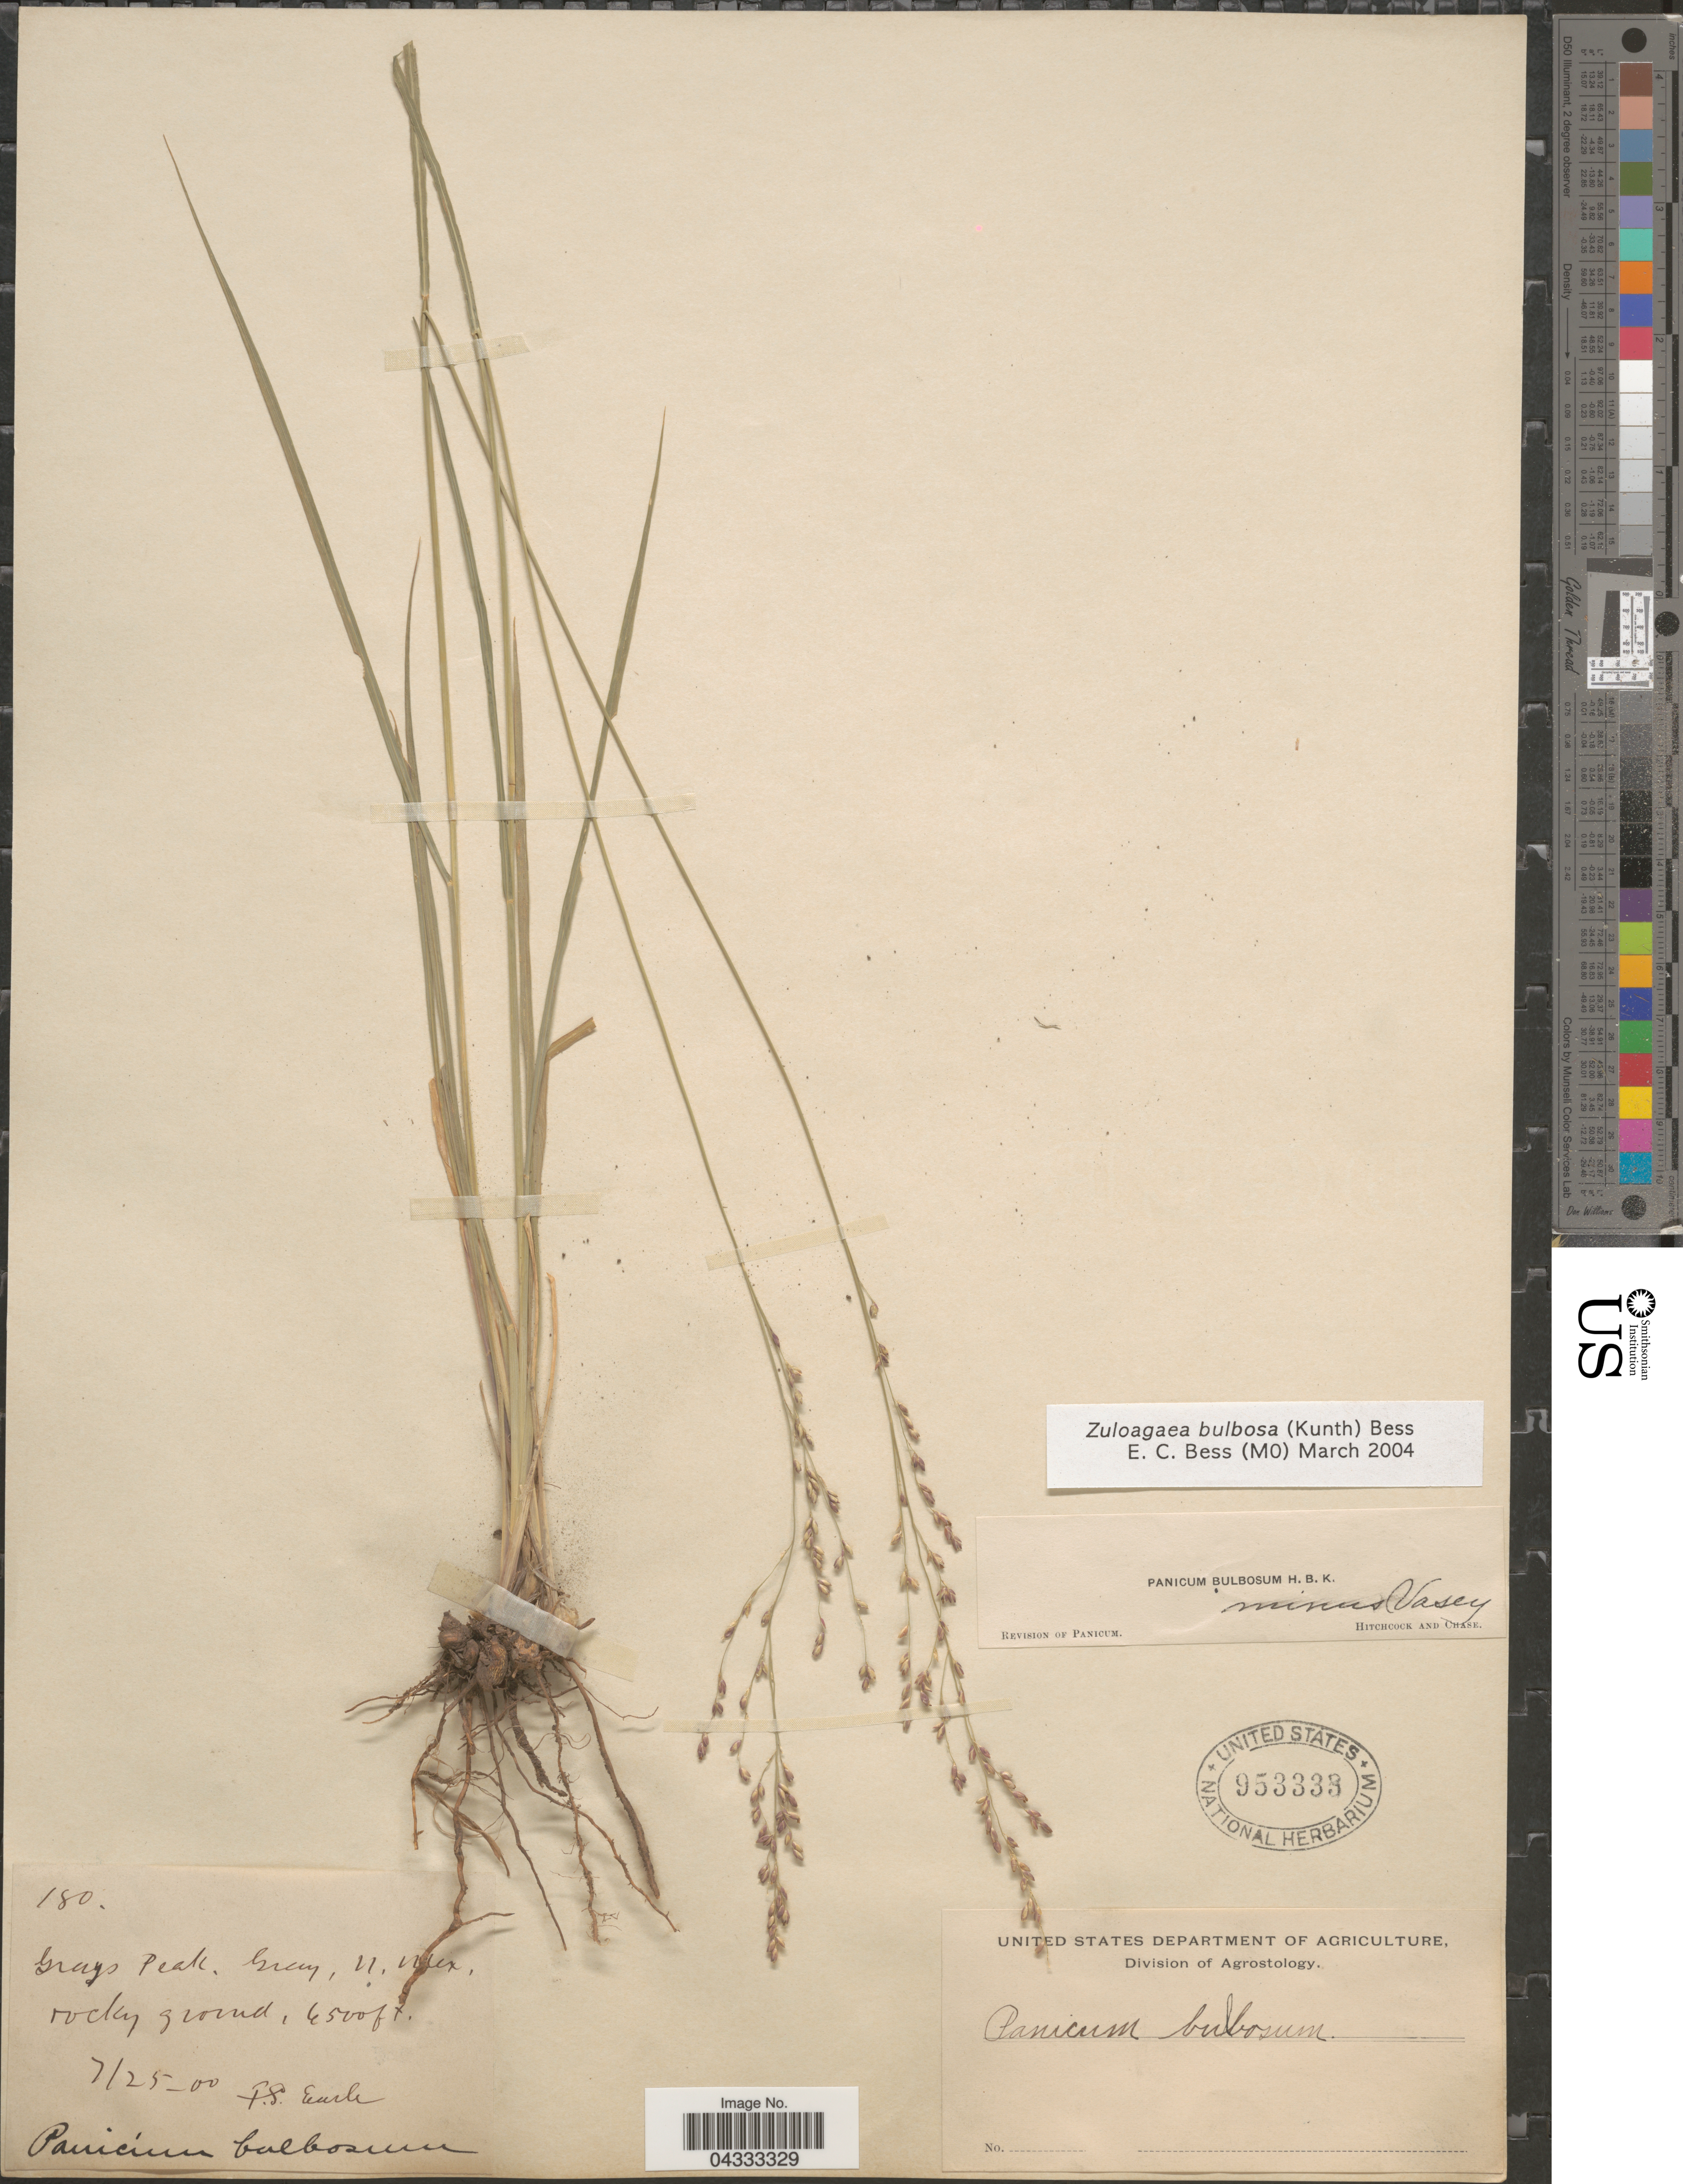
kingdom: Plantae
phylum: Tracheophyta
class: Liliopsida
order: Poales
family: Poaceae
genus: Zuloagaea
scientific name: Zuloagaea bulbosa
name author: (Kunth) E. Bess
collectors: F. S. Earle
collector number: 180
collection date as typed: Transcribed d/m/y: 25/7/0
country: United States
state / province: New Mexico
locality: Rocky ground, Grays Peak, Gray.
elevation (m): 1981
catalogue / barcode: US 953333